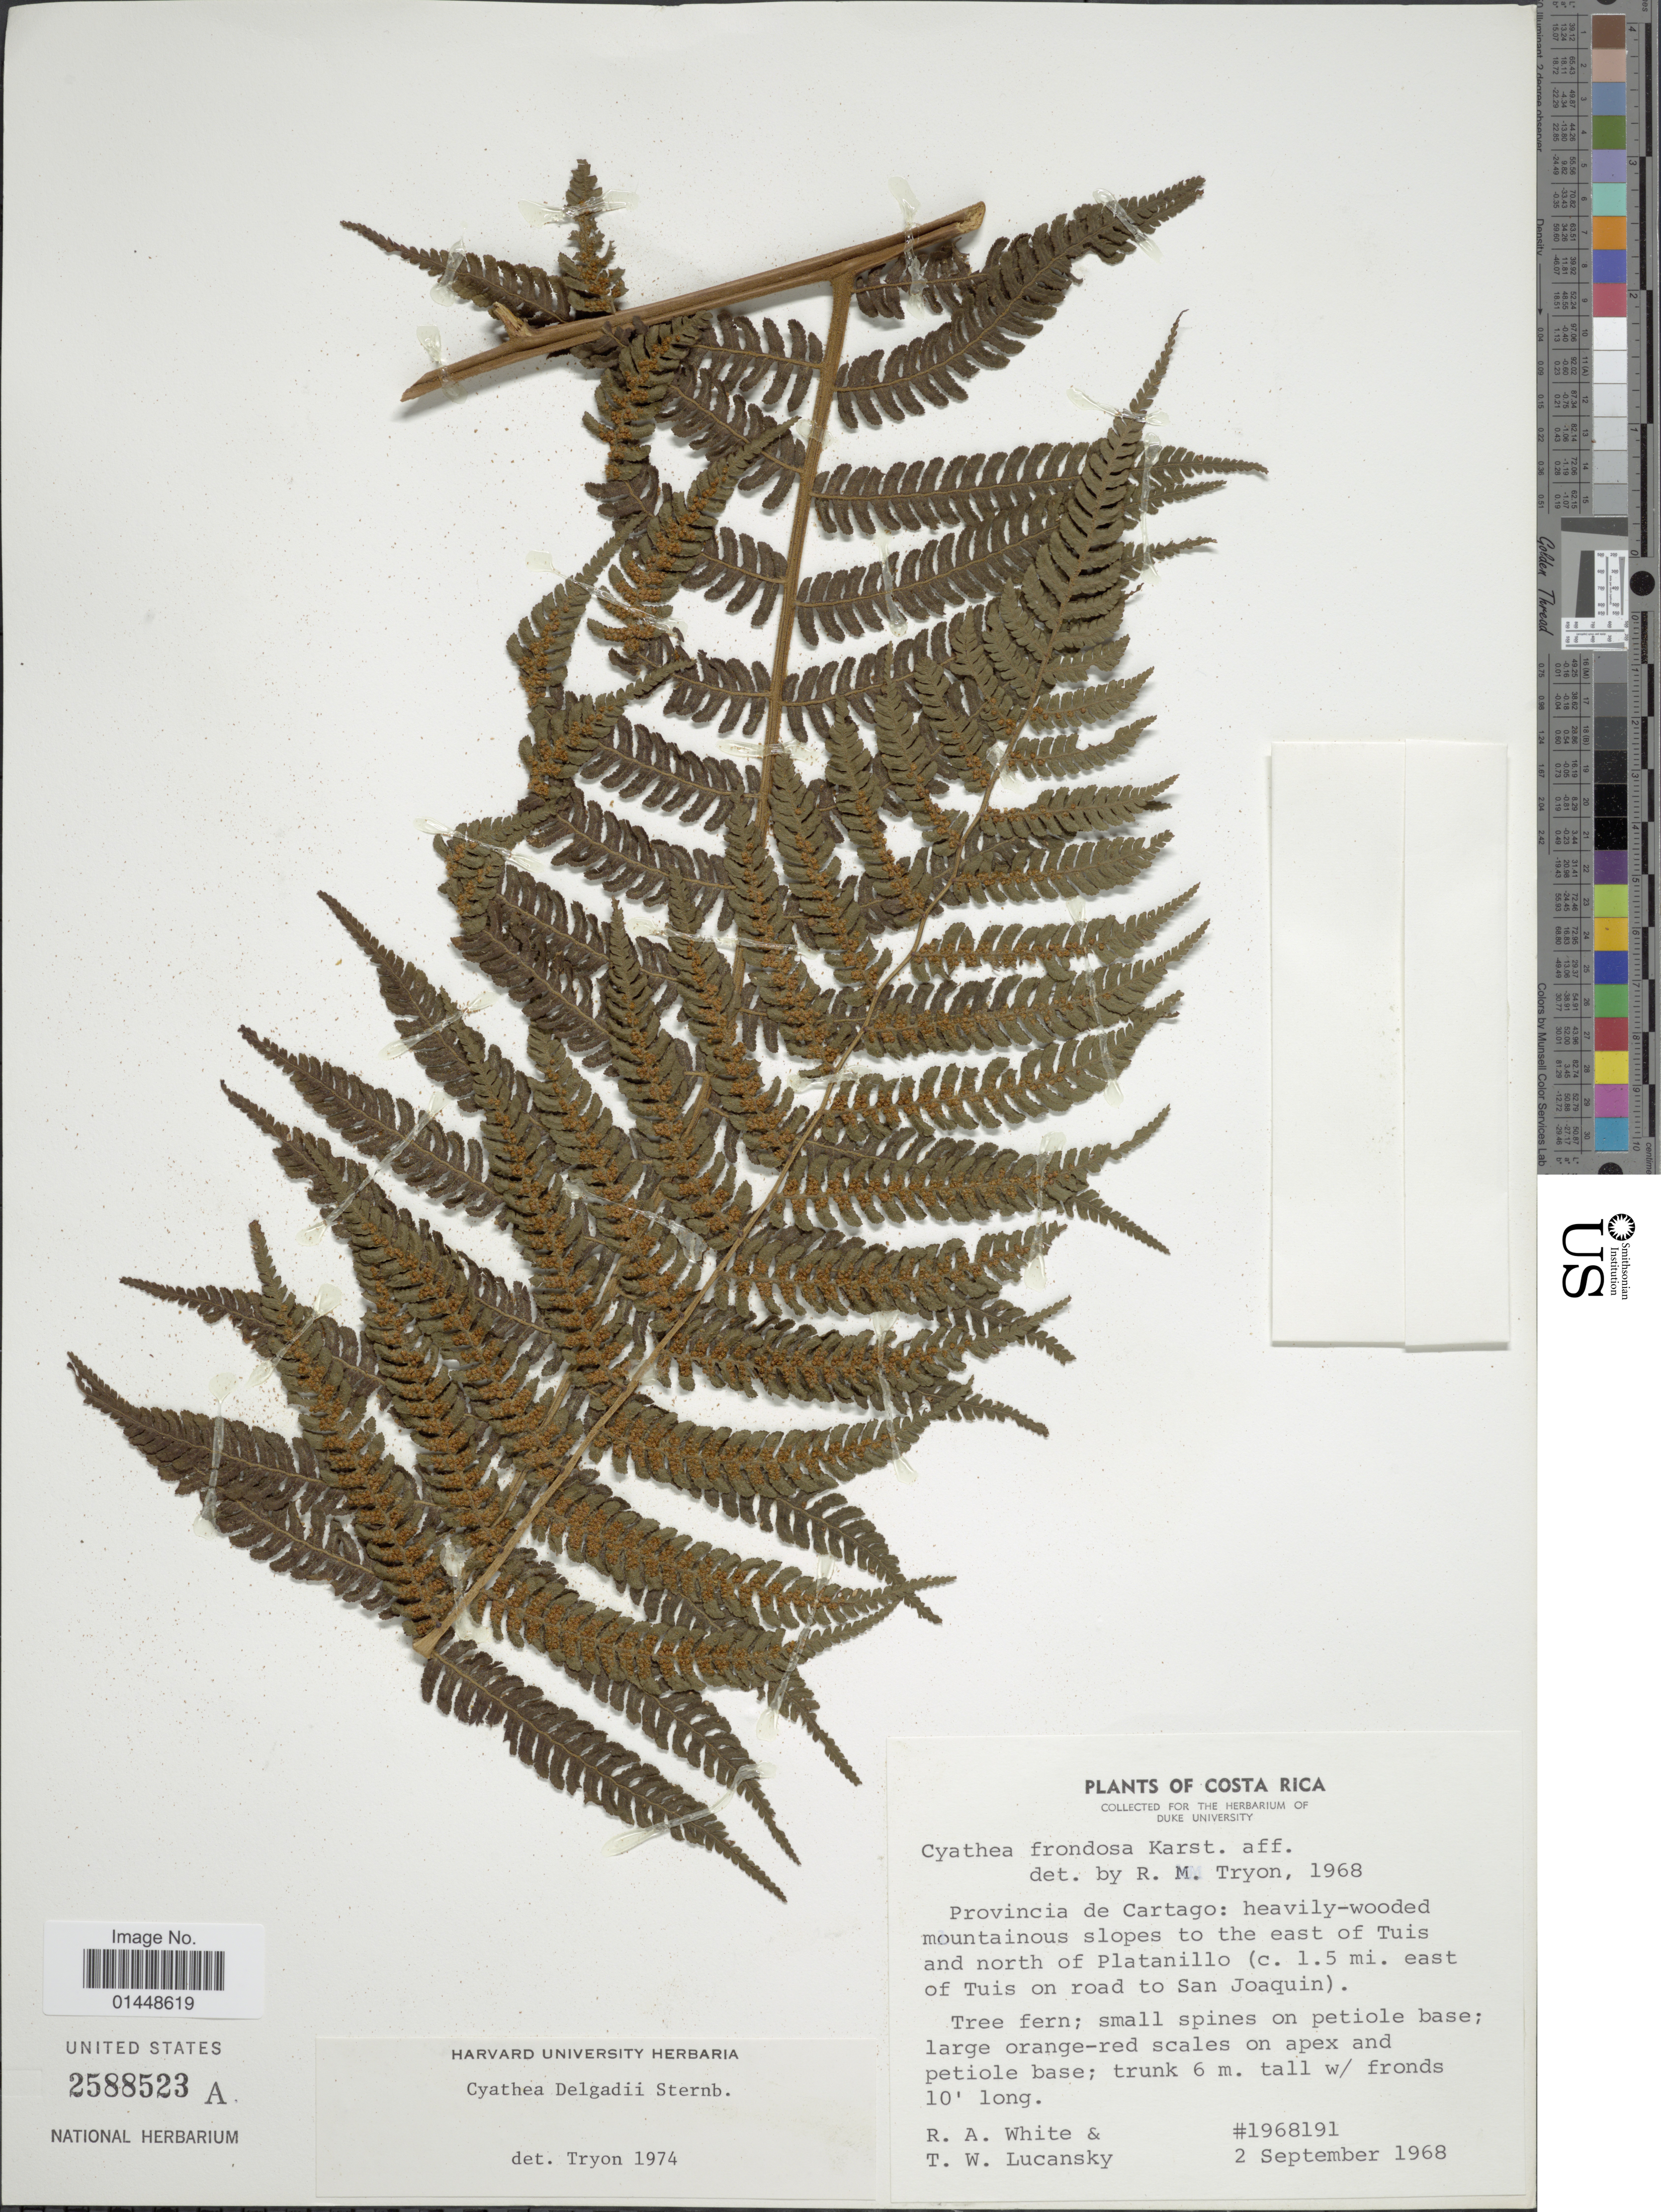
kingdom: Plantae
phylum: Tracheophyta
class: Polypodiopsida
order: Cyatheales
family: Cyatheaceae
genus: Cyathea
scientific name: Cyathea delgadii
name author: Pohl ex Sternb.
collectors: R. A. White & T. Lucansky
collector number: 1968191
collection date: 1968-09-02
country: Costa Rica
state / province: Cartago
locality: Provincia de Cartago: heavilu-wooded mountainous slopes to the east of Tuis and north of Platanillo (c. 1.5 mi. east of Tuis on road to San Joaquin)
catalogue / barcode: US 2588523A